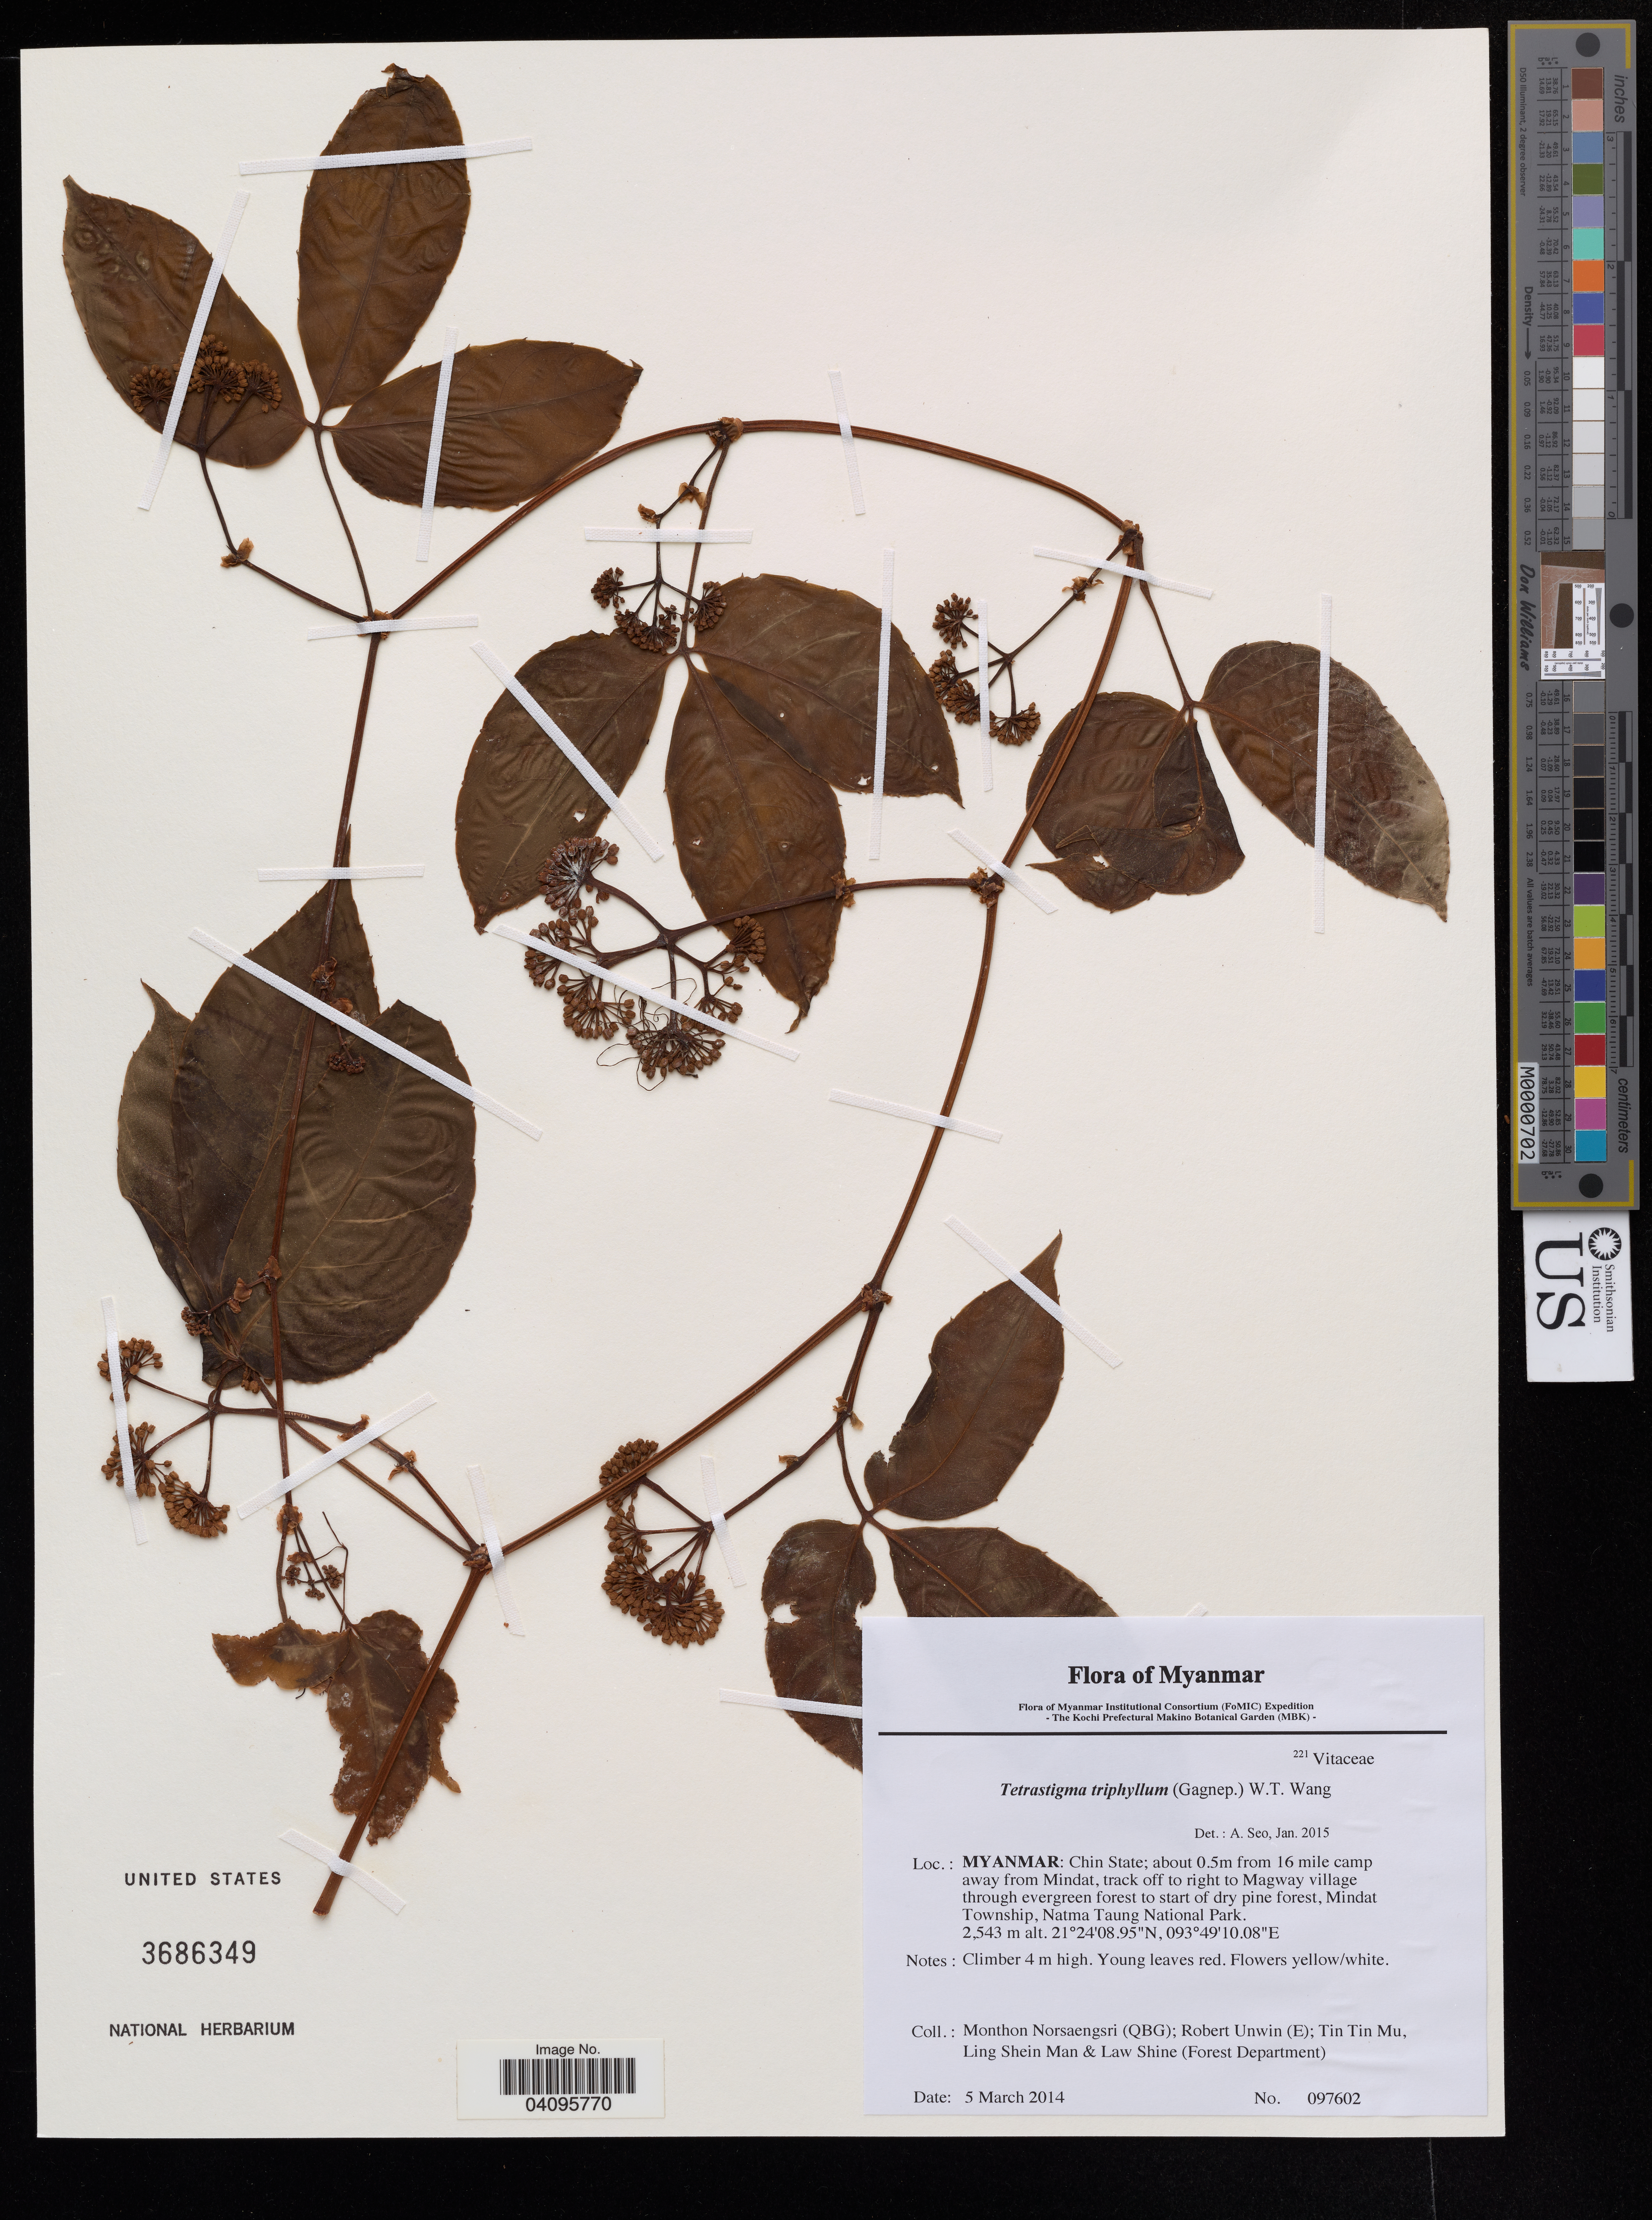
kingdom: Plantae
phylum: Tracheophyta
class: Magnoliopsida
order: Vitales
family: Vitaceae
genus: Tetrastigma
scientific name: Tetrastigma triphyllum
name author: (Gagnep.) W.T. Wang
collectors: M. Norsaengsri, R. Unwin, Tin Tin Mu, Ling Shein Man & L. Shine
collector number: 097602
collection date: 2014-03-05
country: Myanmar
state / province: Chin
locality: About 0.5m from 16 mile camp away from Mendit, track off to right to Magway village through evergreen forest to start of dry pine forest, Mindat Township, Natma Taung National Park.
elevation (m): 2543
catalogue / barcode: US 3686349